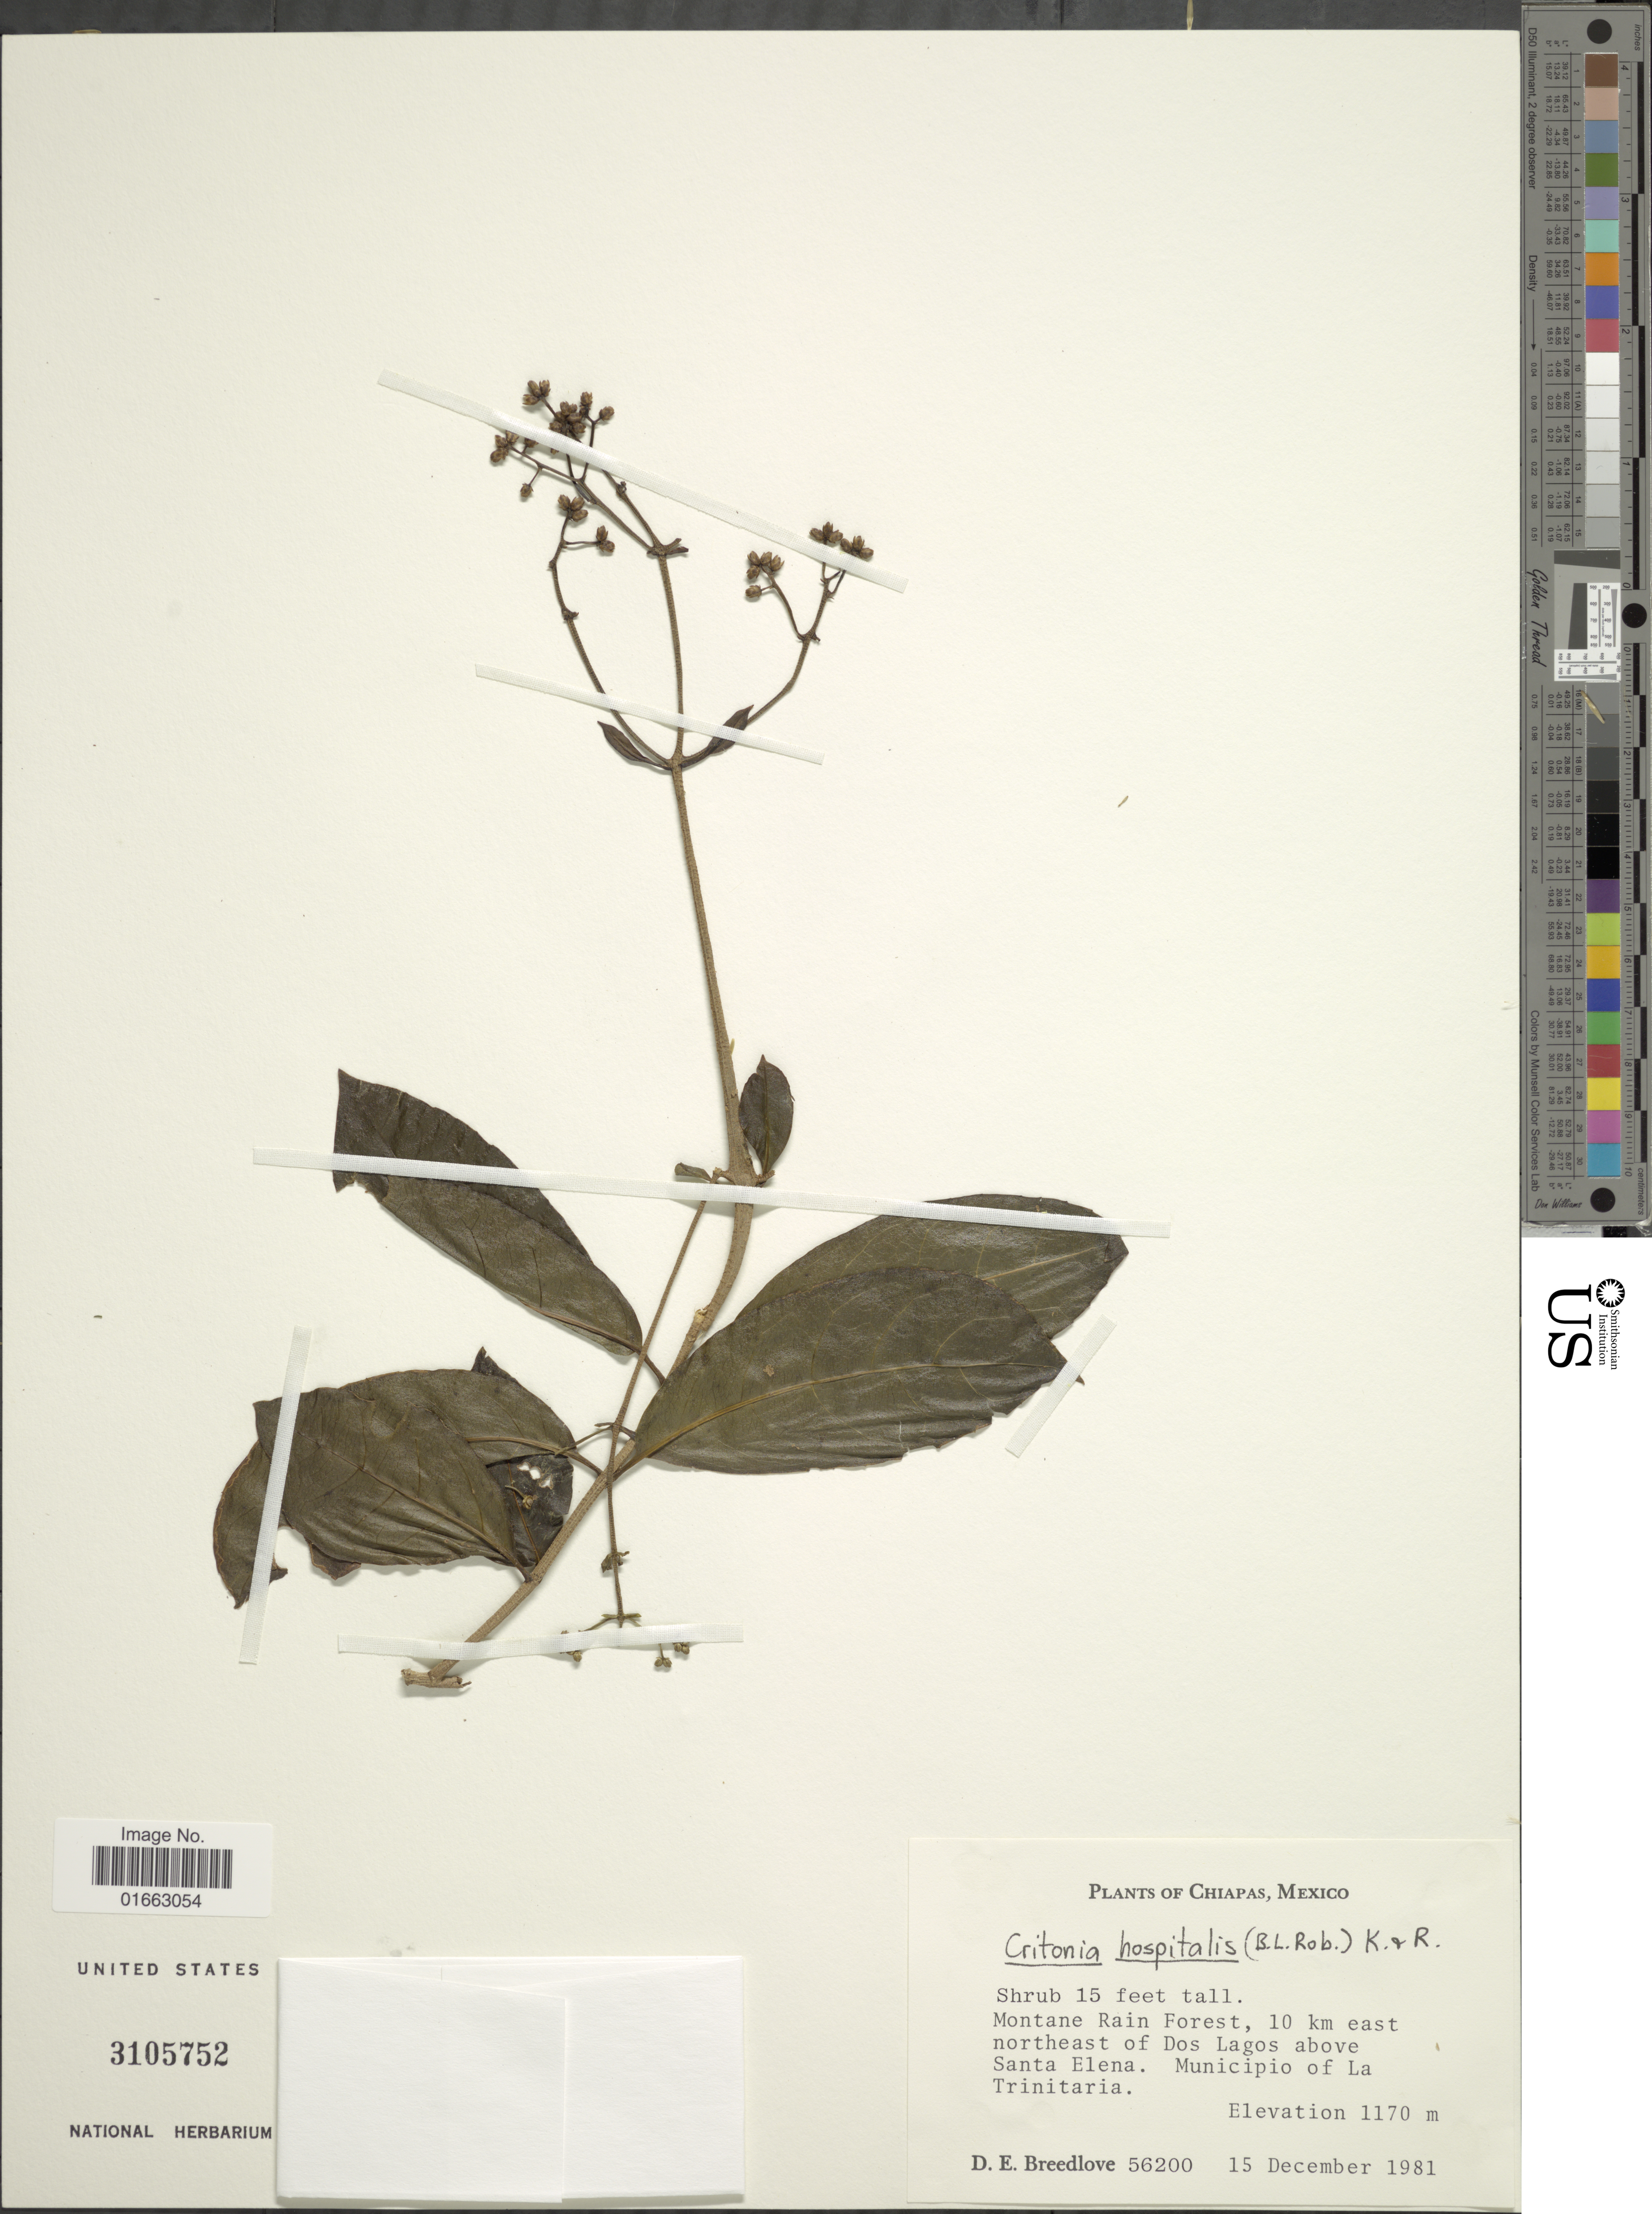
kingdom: Plantae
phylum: Tracheophyta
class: Magnoliopsida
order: Asterales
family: Asteraceae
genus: Critonia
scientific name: Critonia tuxtlae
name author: R.M. King & H. Rob.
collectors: D. E. Breedlove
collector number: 56200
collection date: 1981-12-15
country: Mexico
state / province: Chiapas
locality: Montane Rain Forest, 10 km east northeast of Dos Lagos above Santa Elena, Municipio of La Trinitaria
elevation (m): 1170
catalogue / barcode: US 3105752